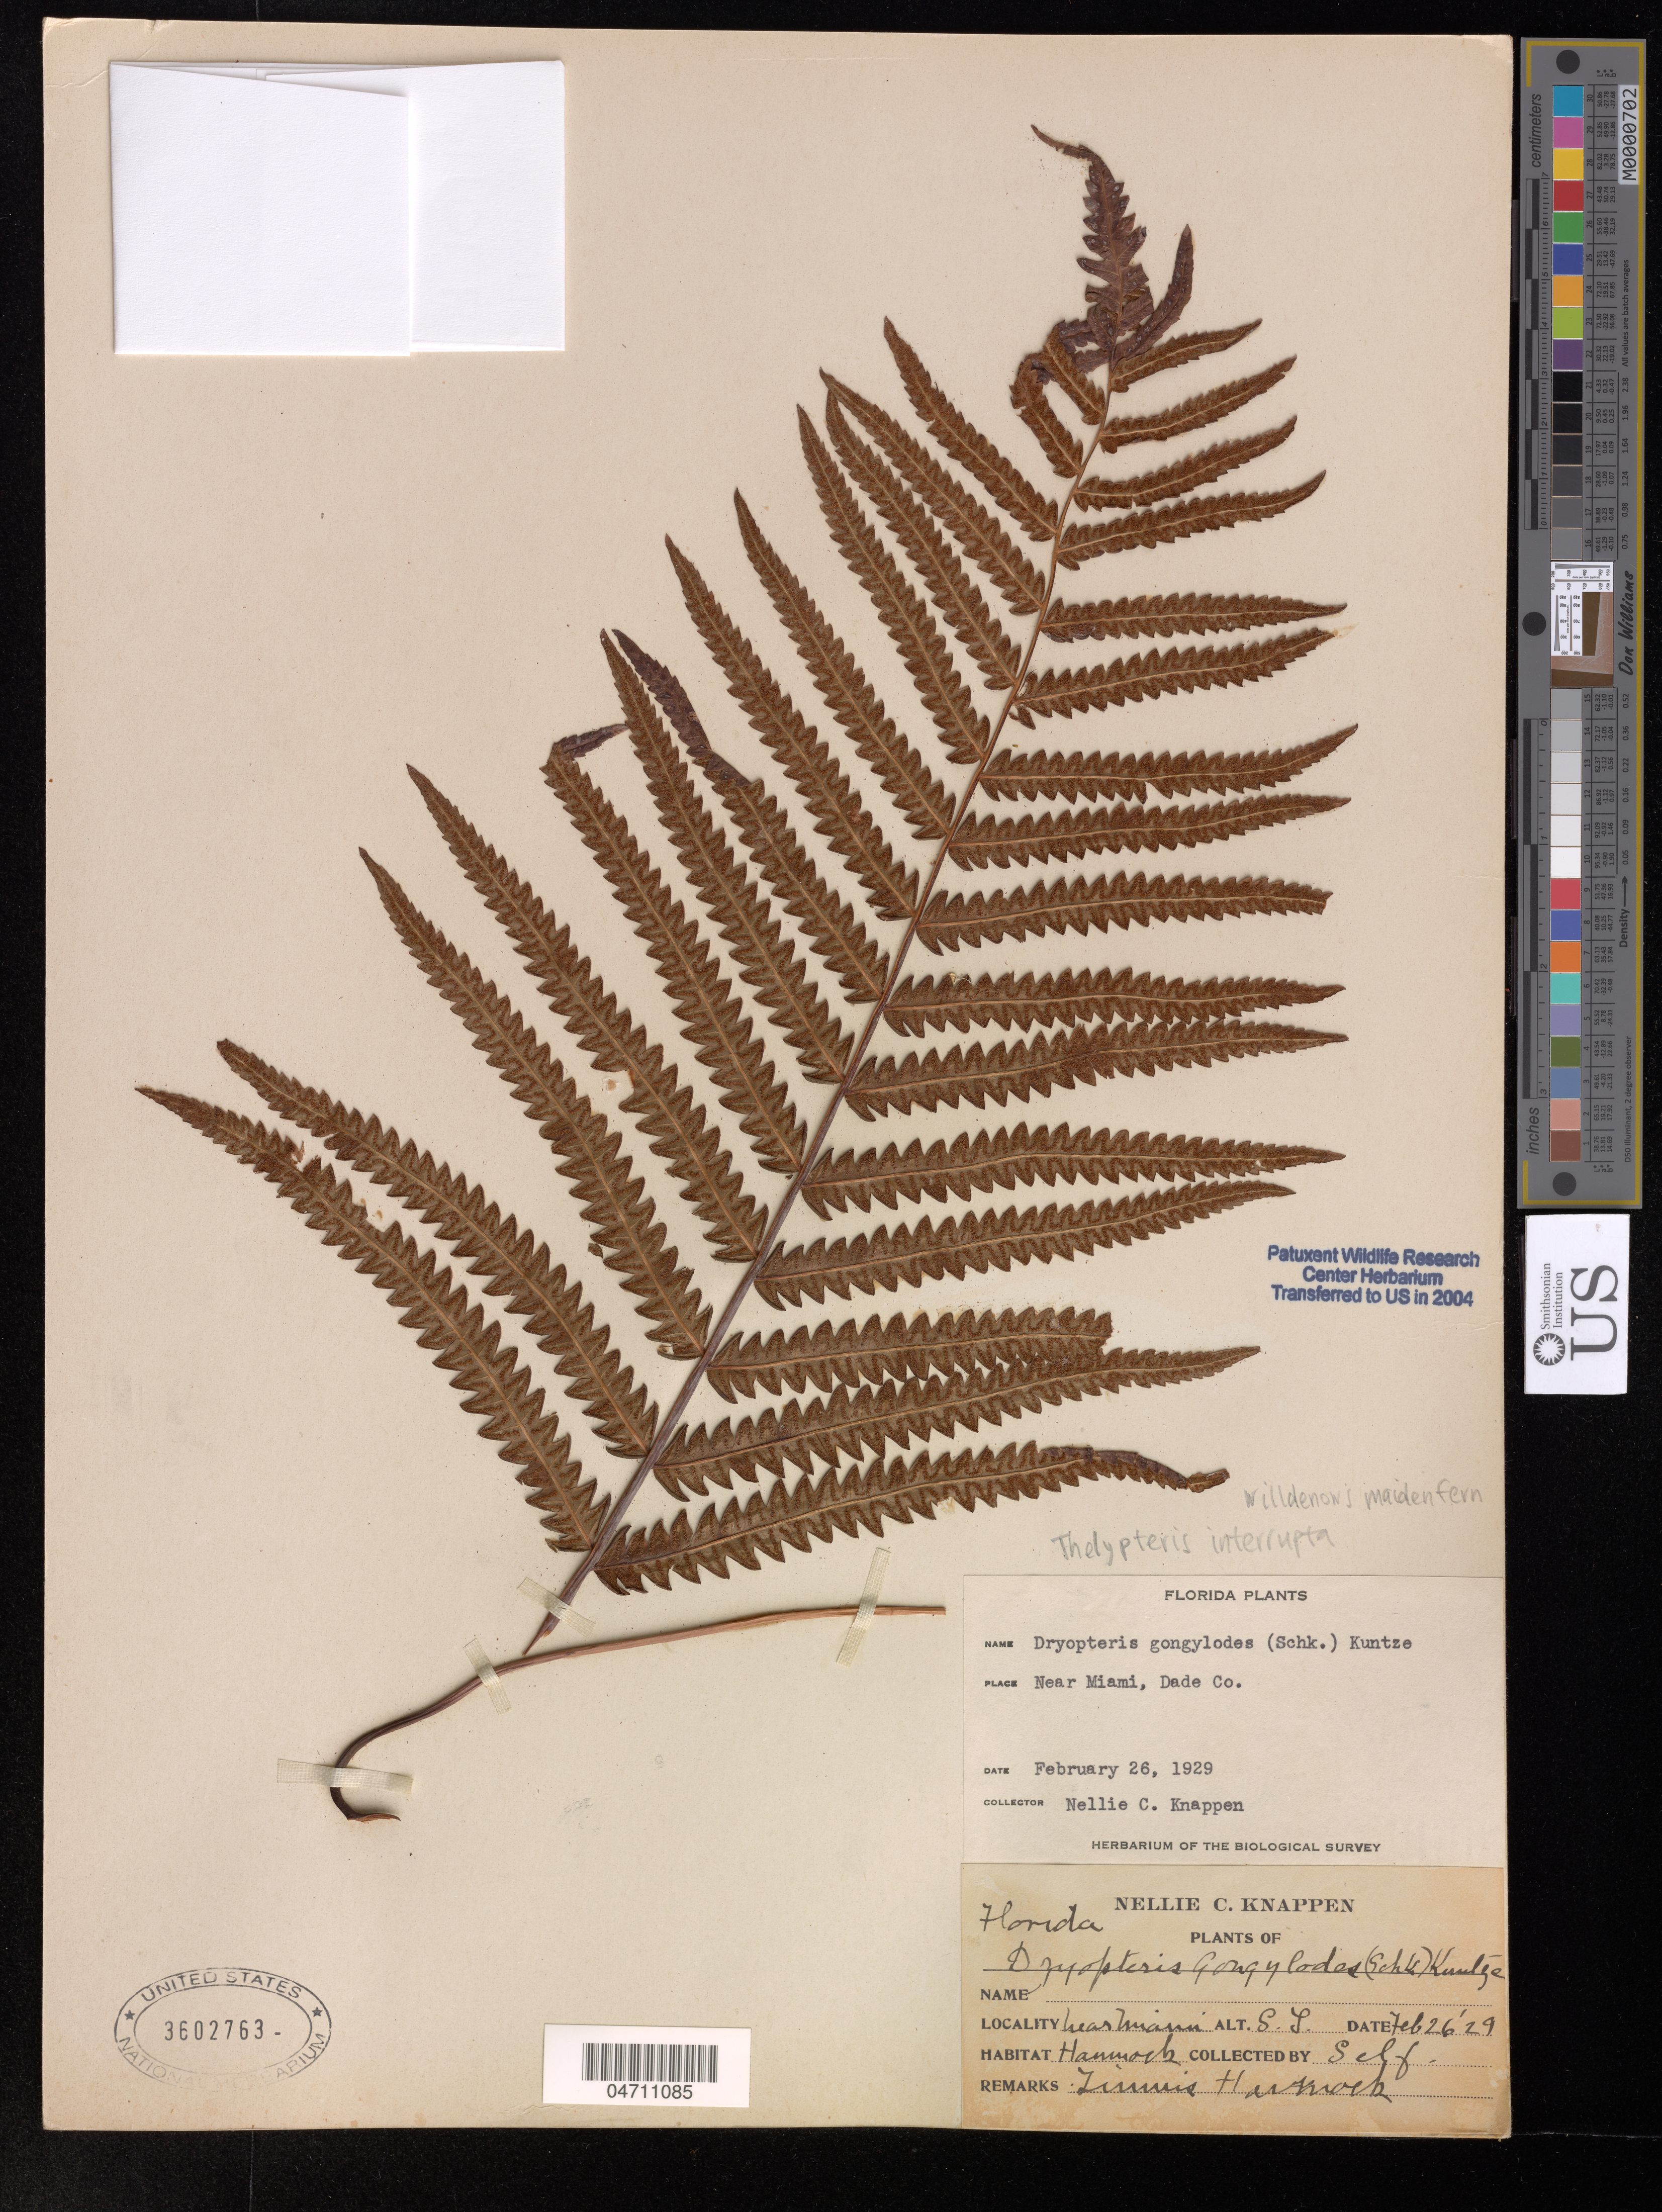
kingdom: Plantae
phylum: Tracheophyta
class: Polypodiopsida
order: Polypodiales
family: Dryopteridaceae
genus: Dryopteris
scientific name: Dryopteris gongylodes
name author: (Schkuhr) Kuntze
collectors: N. Knappen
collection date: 1929-02-26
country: United States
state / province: Florida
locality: Near Miami, Dade Co.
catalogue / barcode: US 3602763